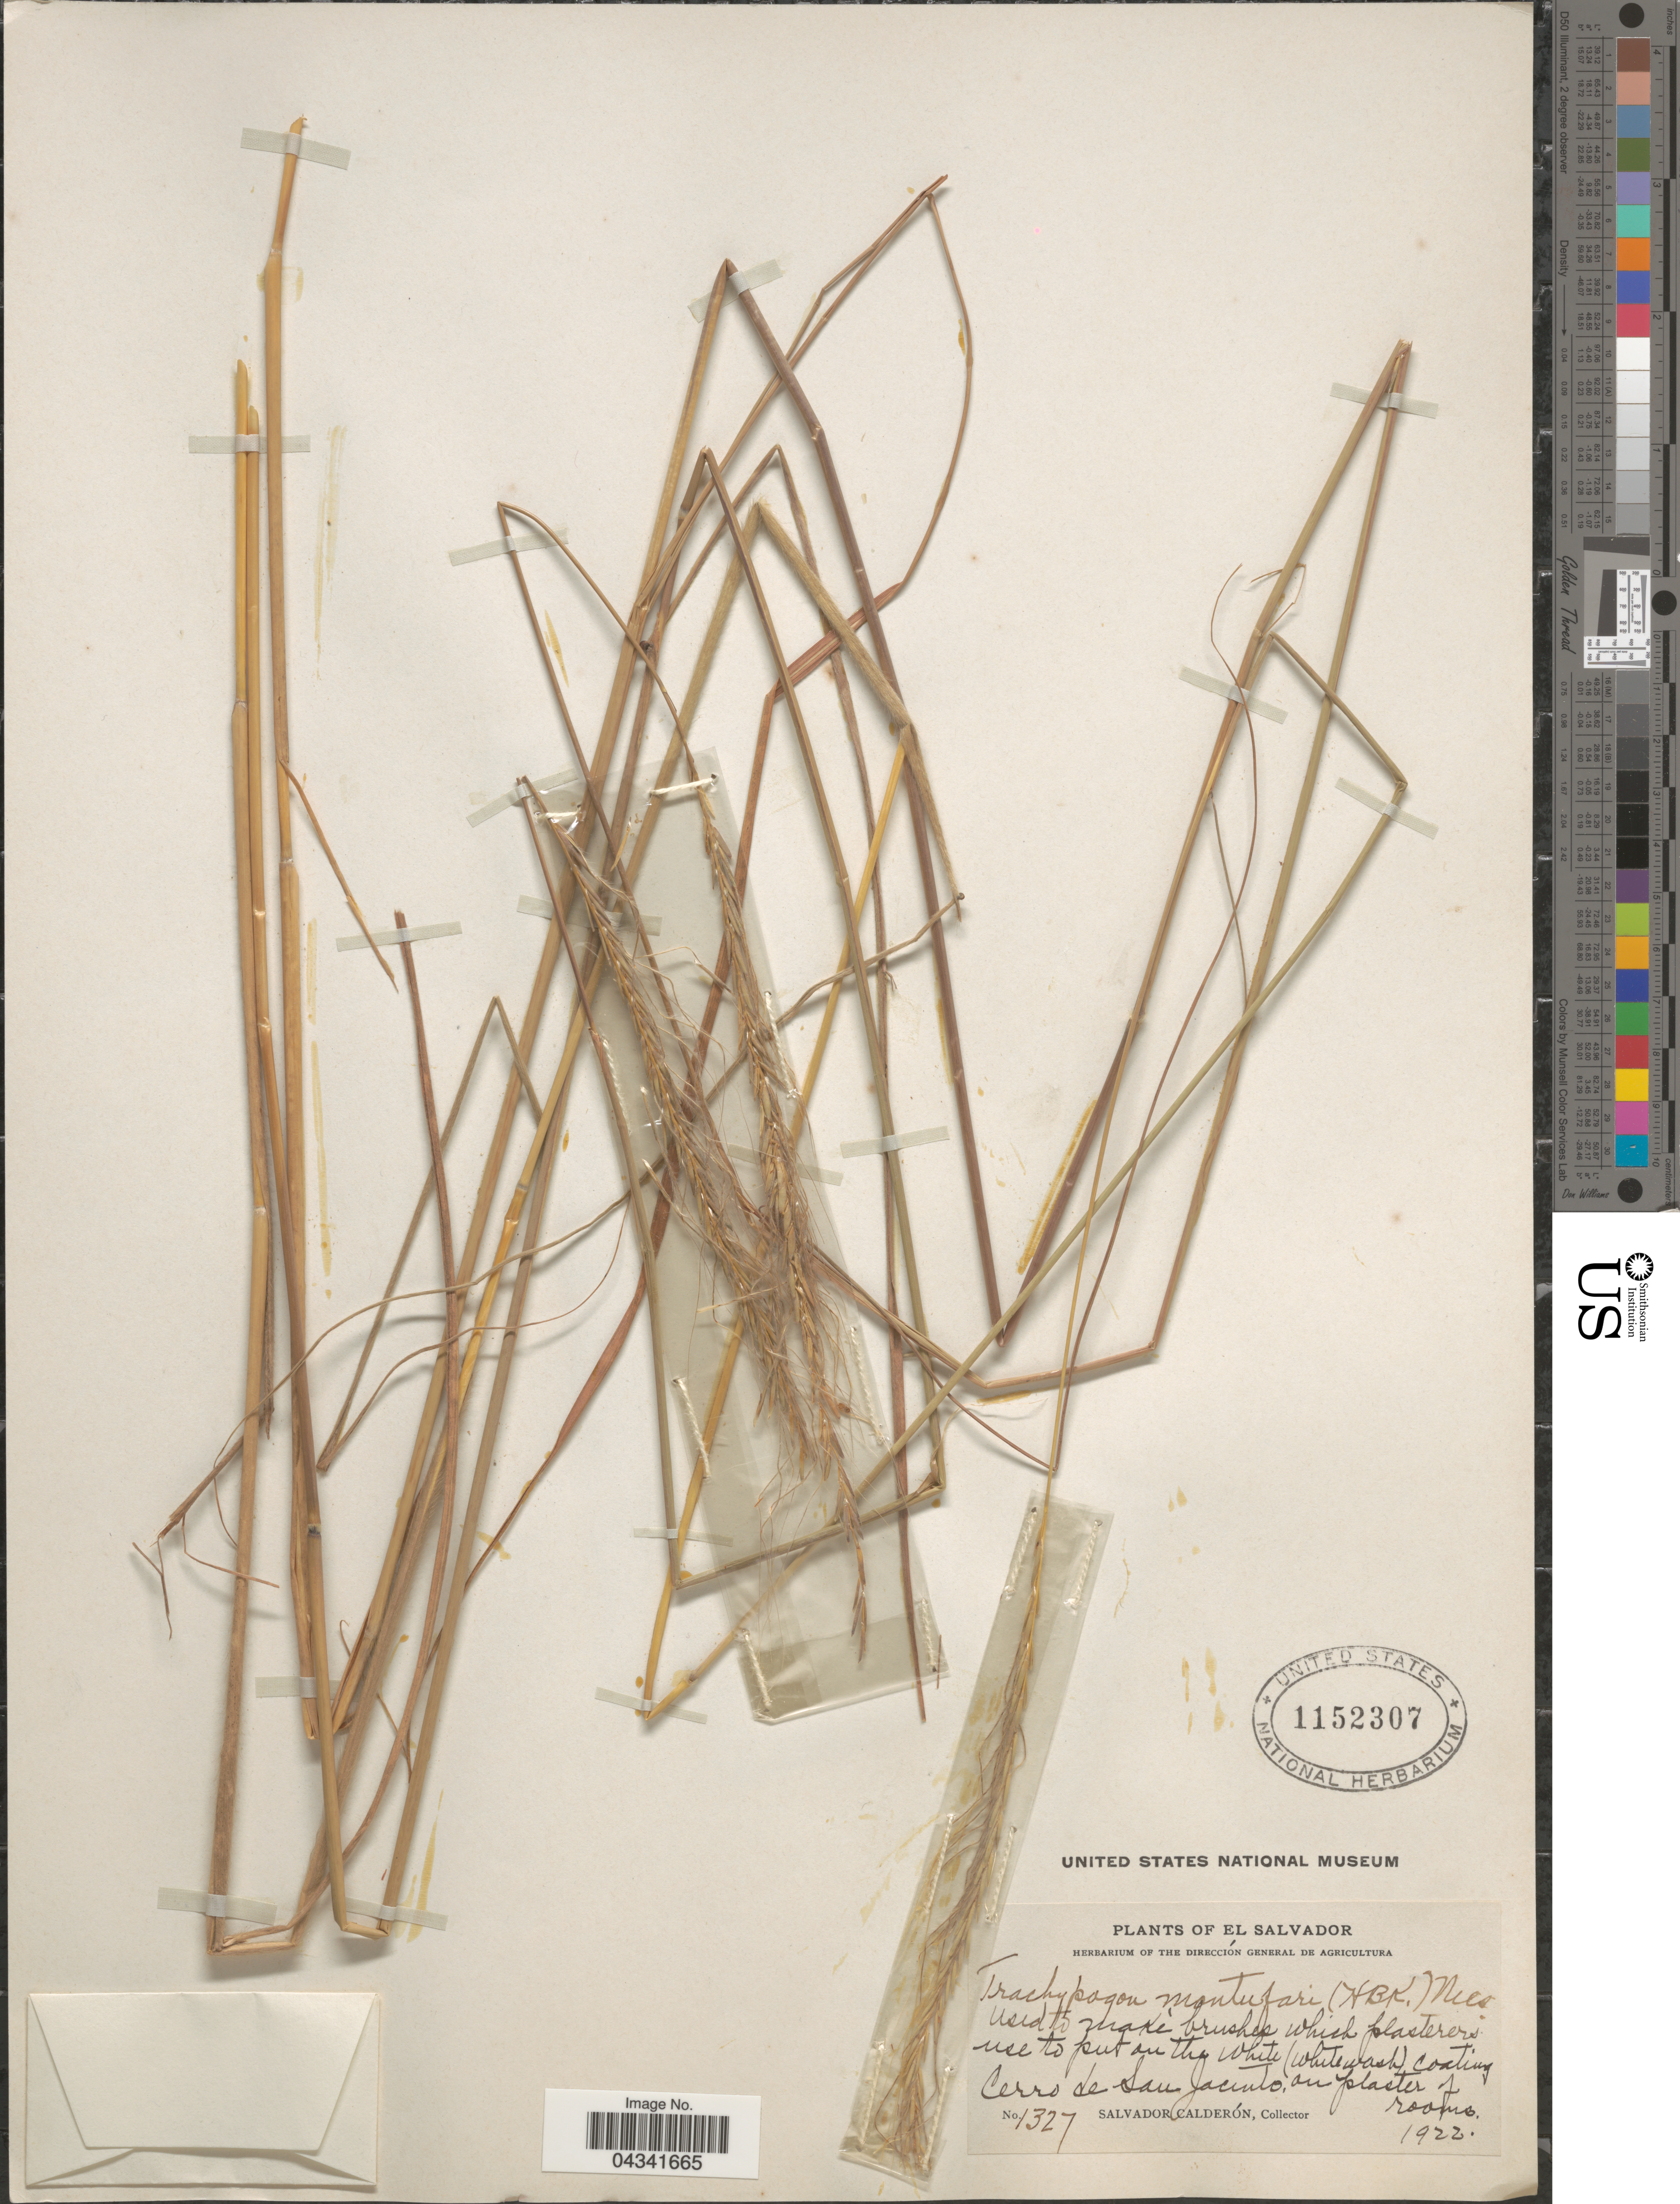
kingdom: Plantae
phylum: Tracheophyta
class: Liliopsida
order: Poales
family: Poaceae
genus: Trachypogon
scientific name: Trachypogon sp.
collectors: S. Calderón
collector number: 1327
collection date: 1922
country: El Salvador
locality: Cerro de San Jacinto.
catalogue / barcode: US 1152307